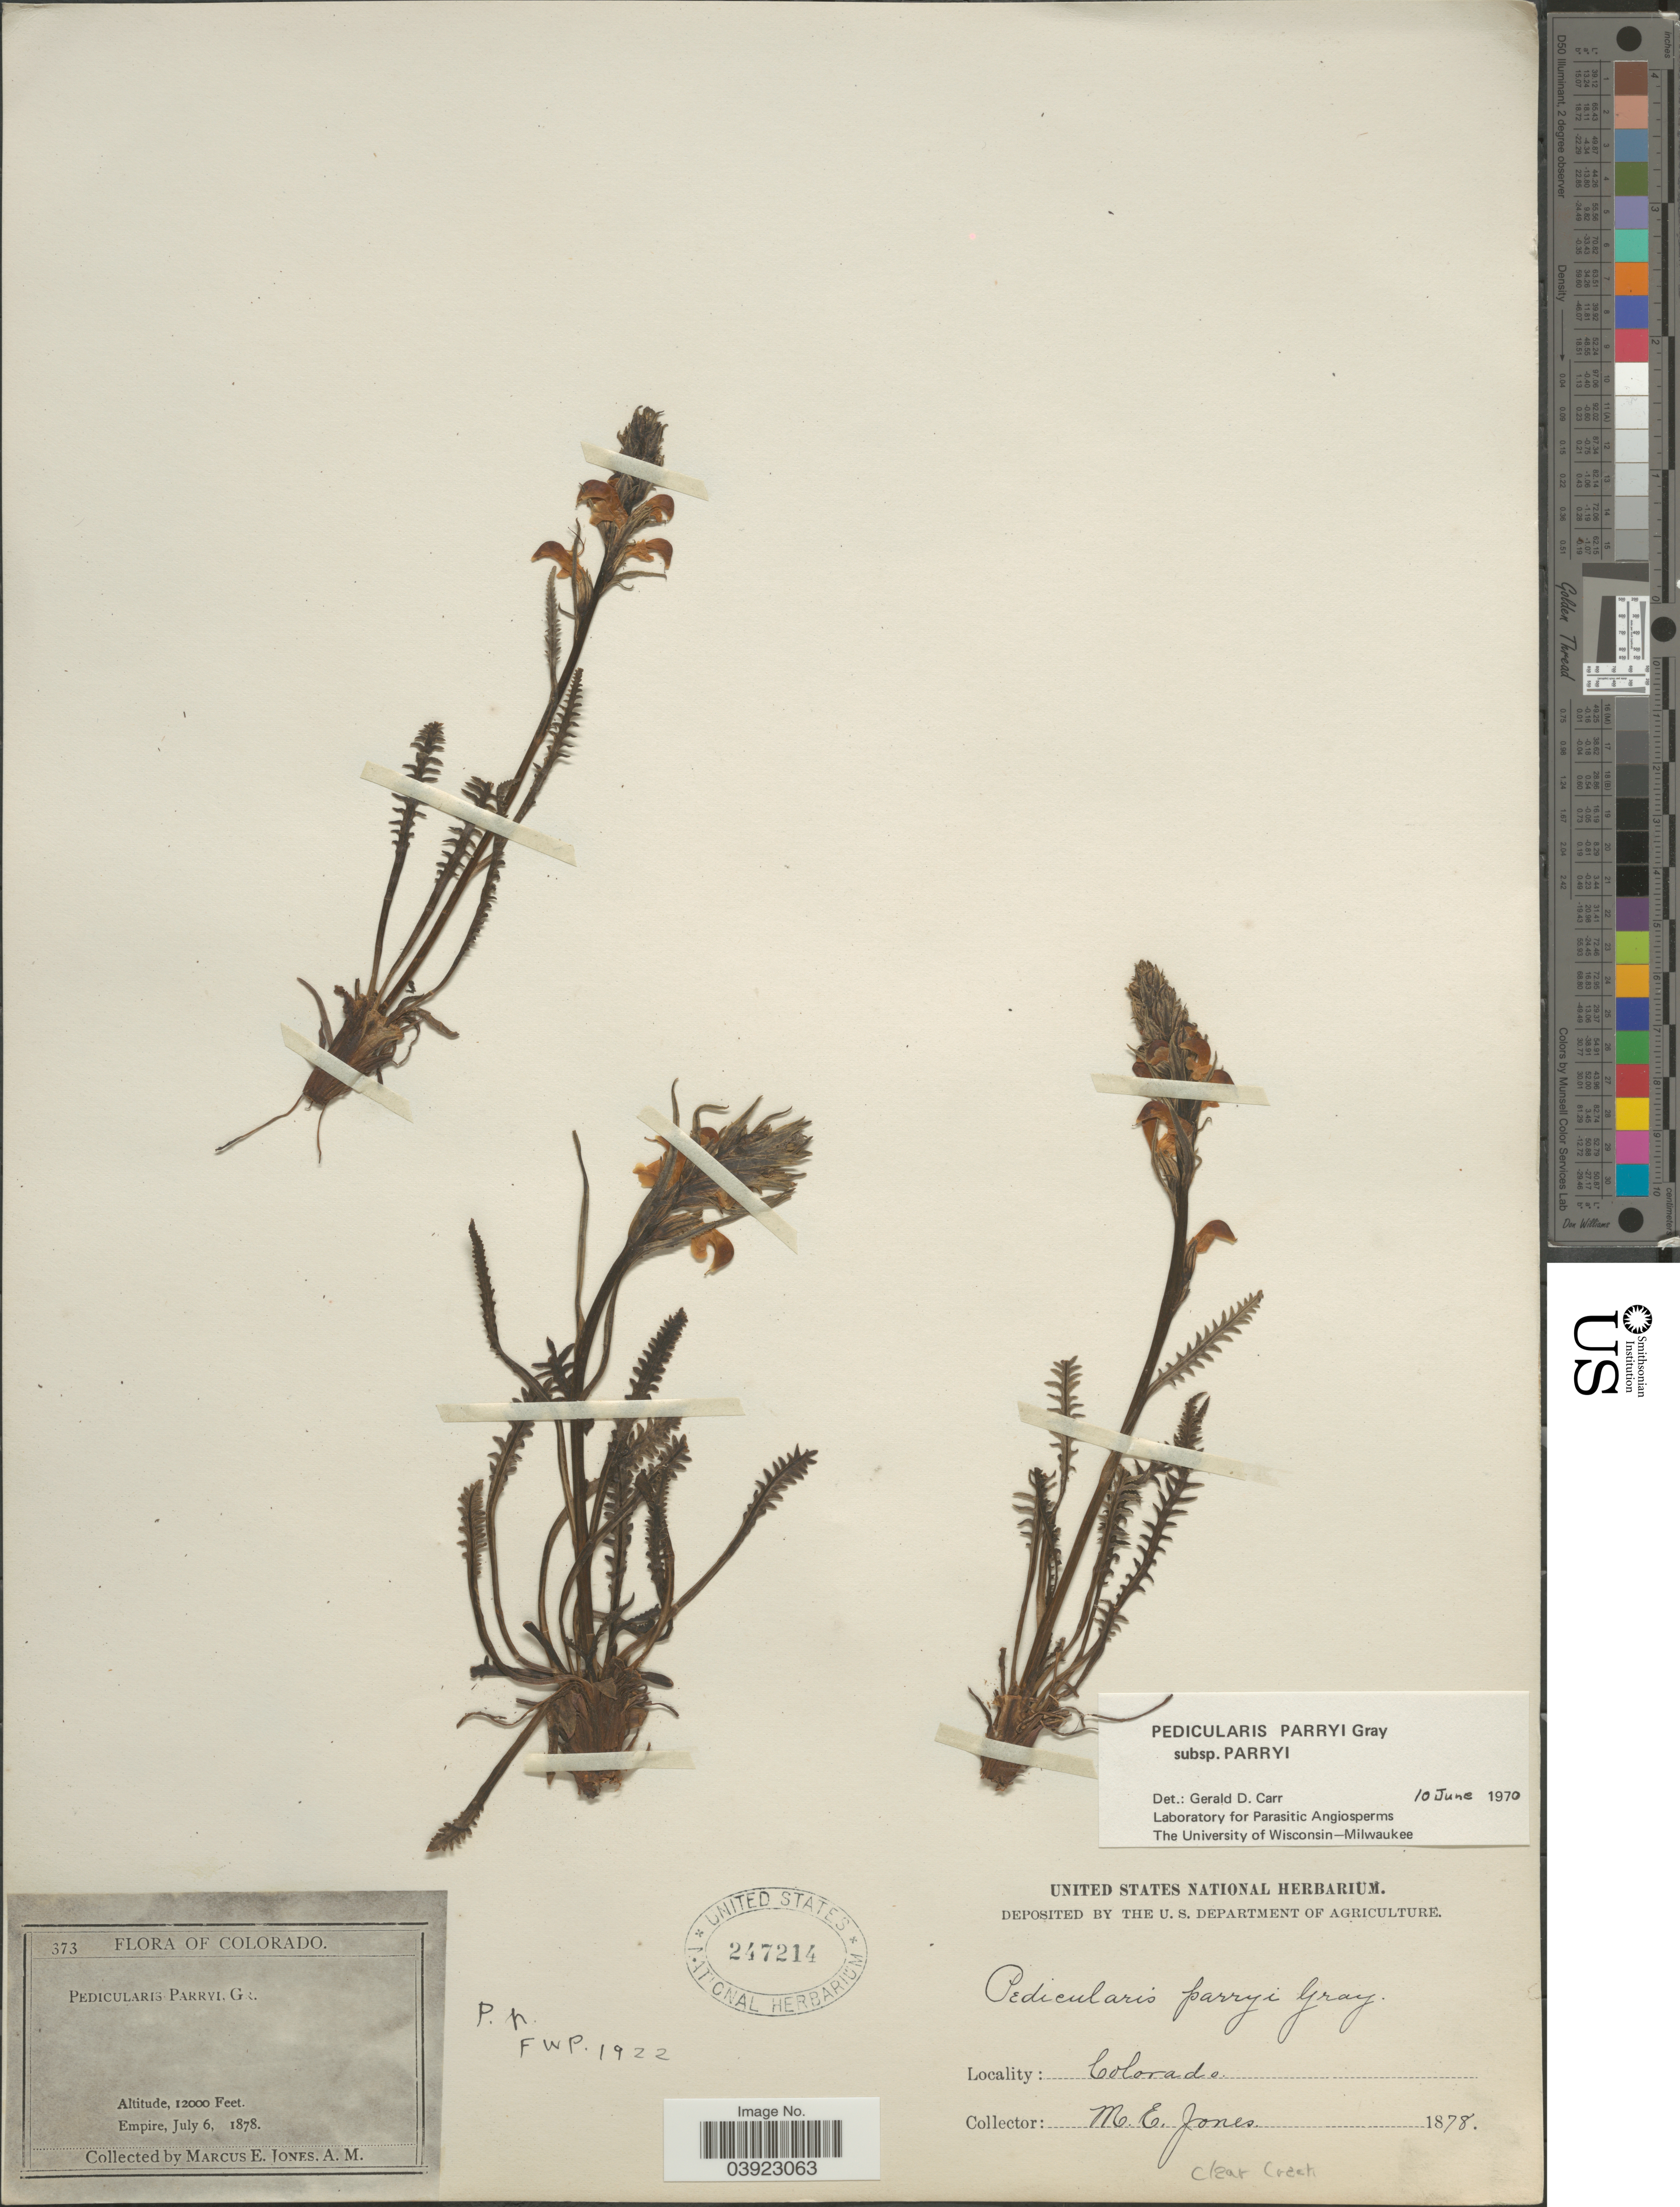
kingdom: Plantae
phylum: Tracheophyta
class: Magnoliopsida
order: Lamiales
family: Orobanchaceae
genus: Pedicularis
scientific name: Pedicularis parryi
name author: A. Gray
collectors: M. E. Jones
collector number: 373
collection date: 1878-07-06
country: United States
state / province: Colorado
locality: Empire. Clear Creek.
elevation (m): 3658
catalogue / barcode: US 247214